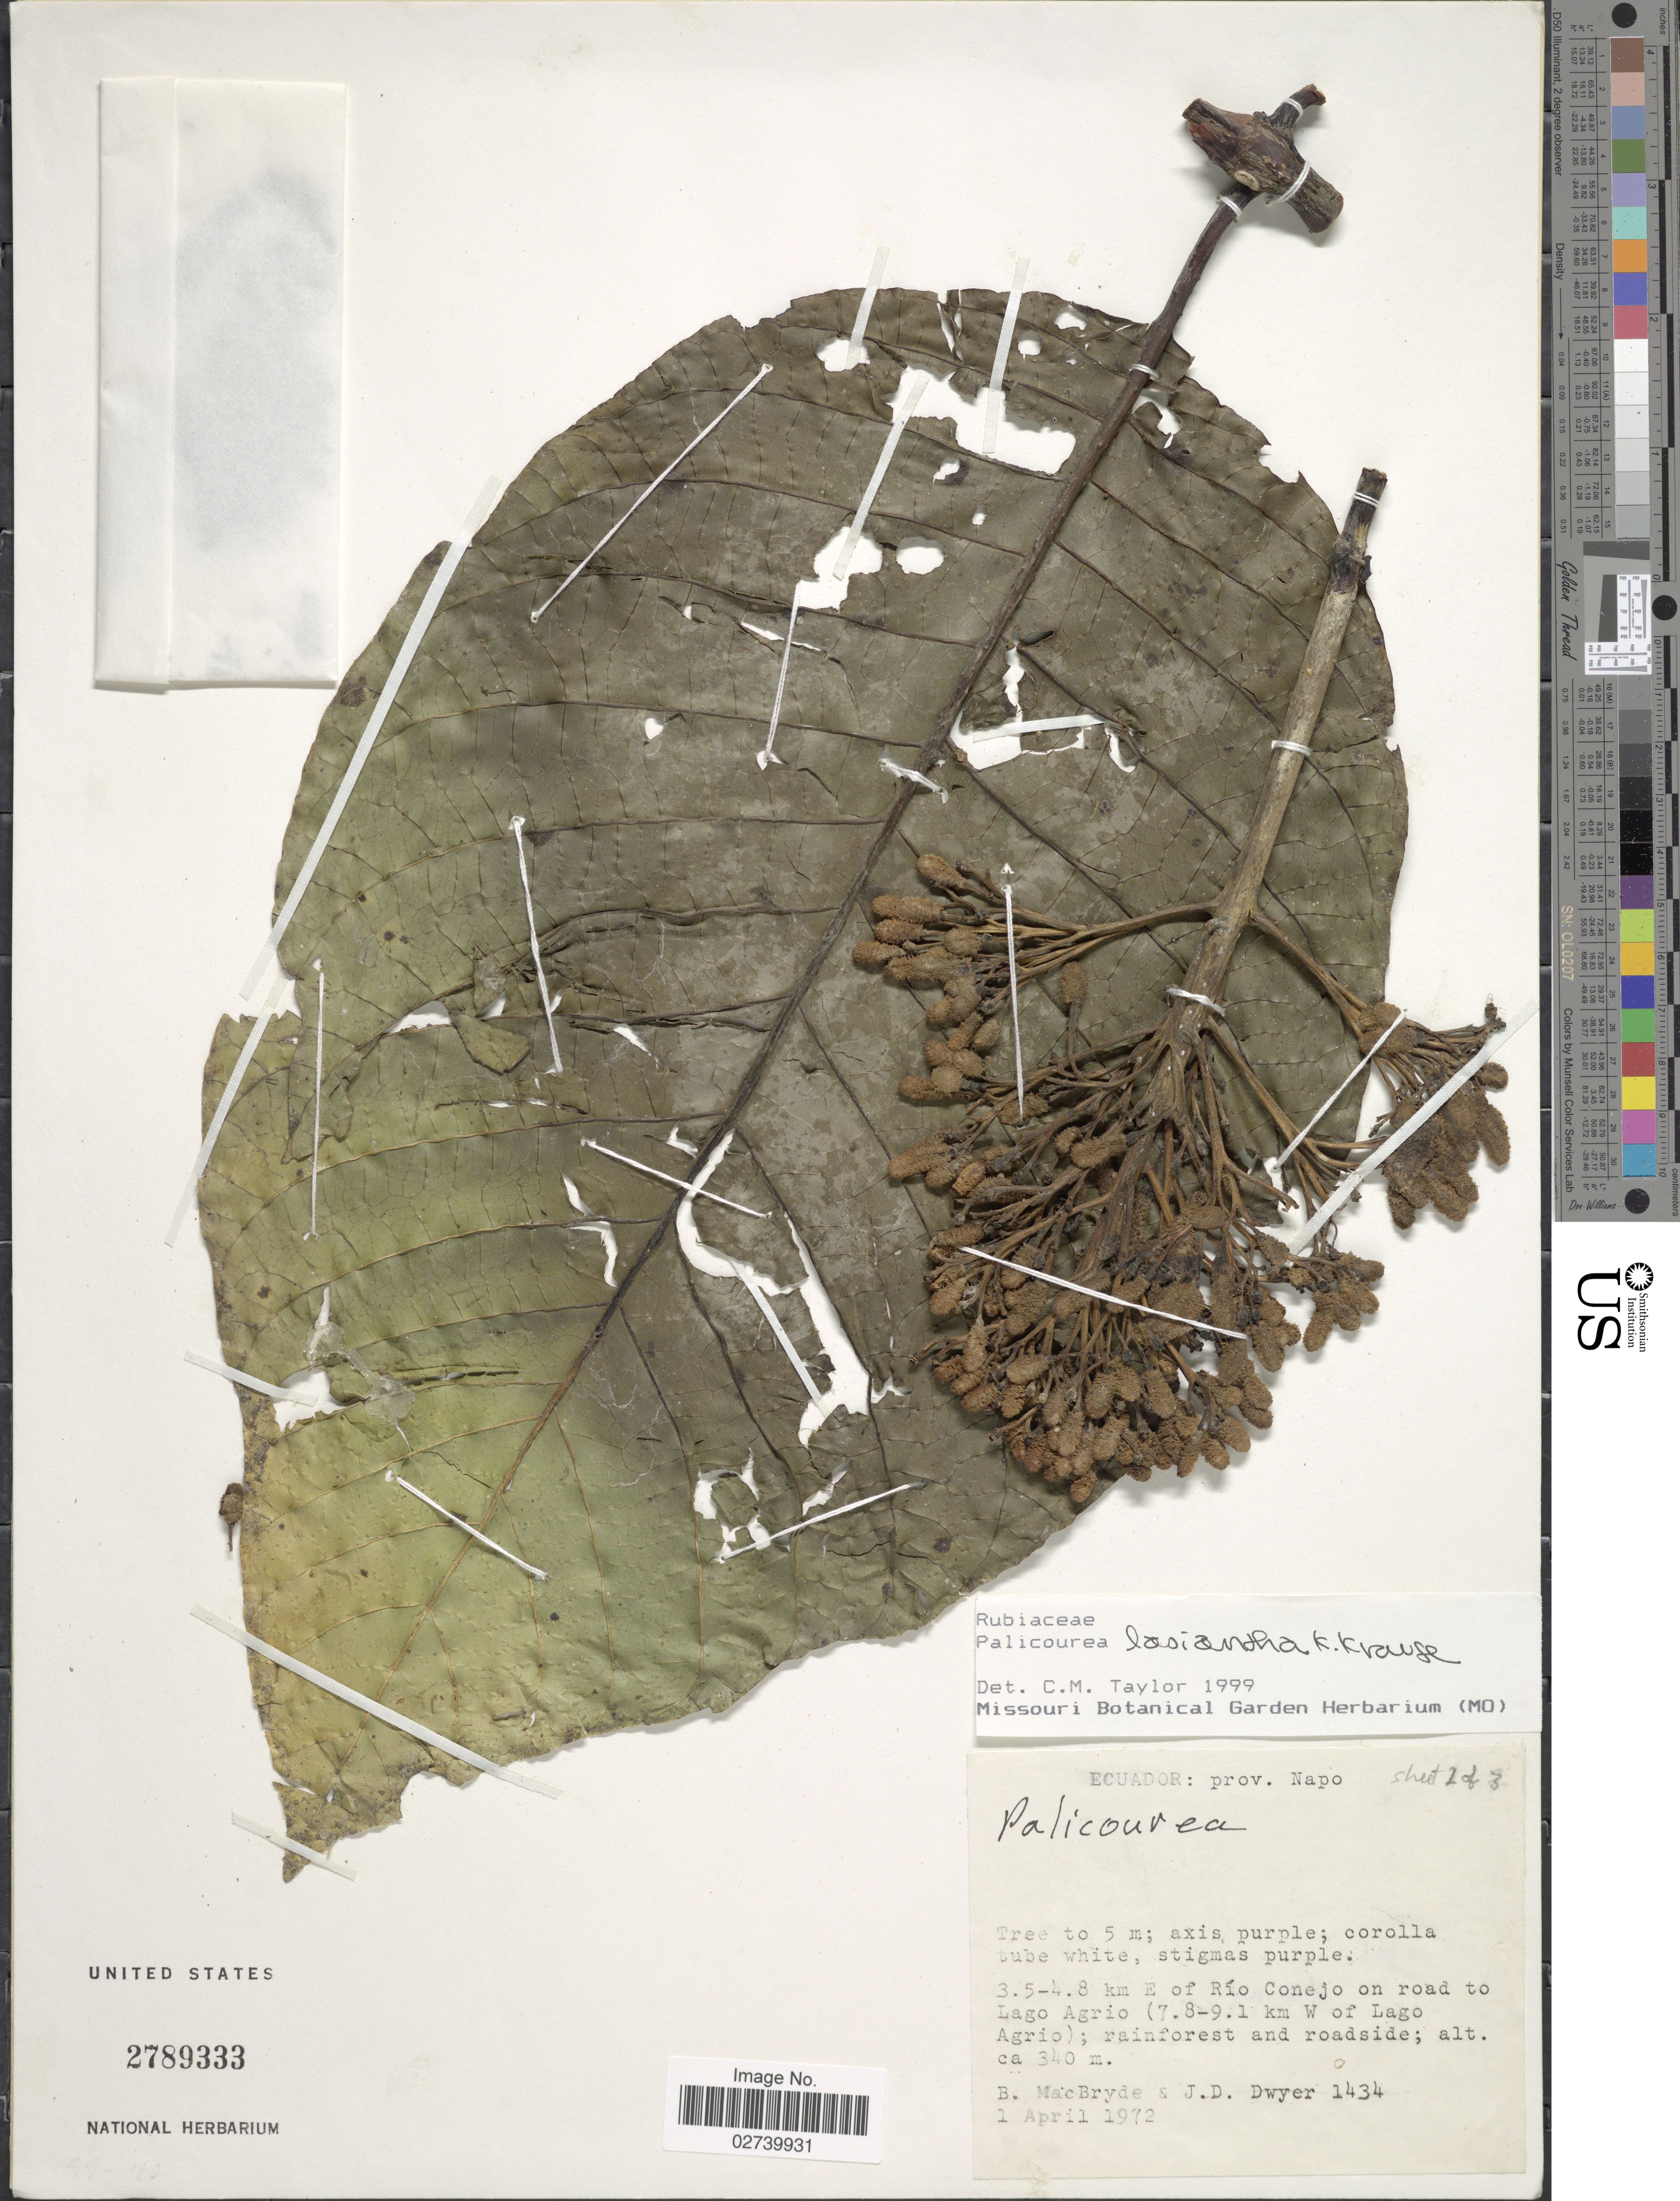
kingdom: Plantae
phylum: Tracheophyta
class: Magnoliopsida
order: Gentianales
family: Rubiaceae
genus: Palicourea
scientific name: Palicourea lasiantha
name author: Krause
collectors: B. MacBryde & J. D. Dwyer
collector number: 1434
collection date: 1972-04-01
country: Ecuador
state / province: Napo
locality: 3.5-4.8 km E of Río Conejo on road to Lago Agrio (7.8-9.1 km W of Lago Agrio)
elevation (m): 340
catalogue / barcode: US 2789333